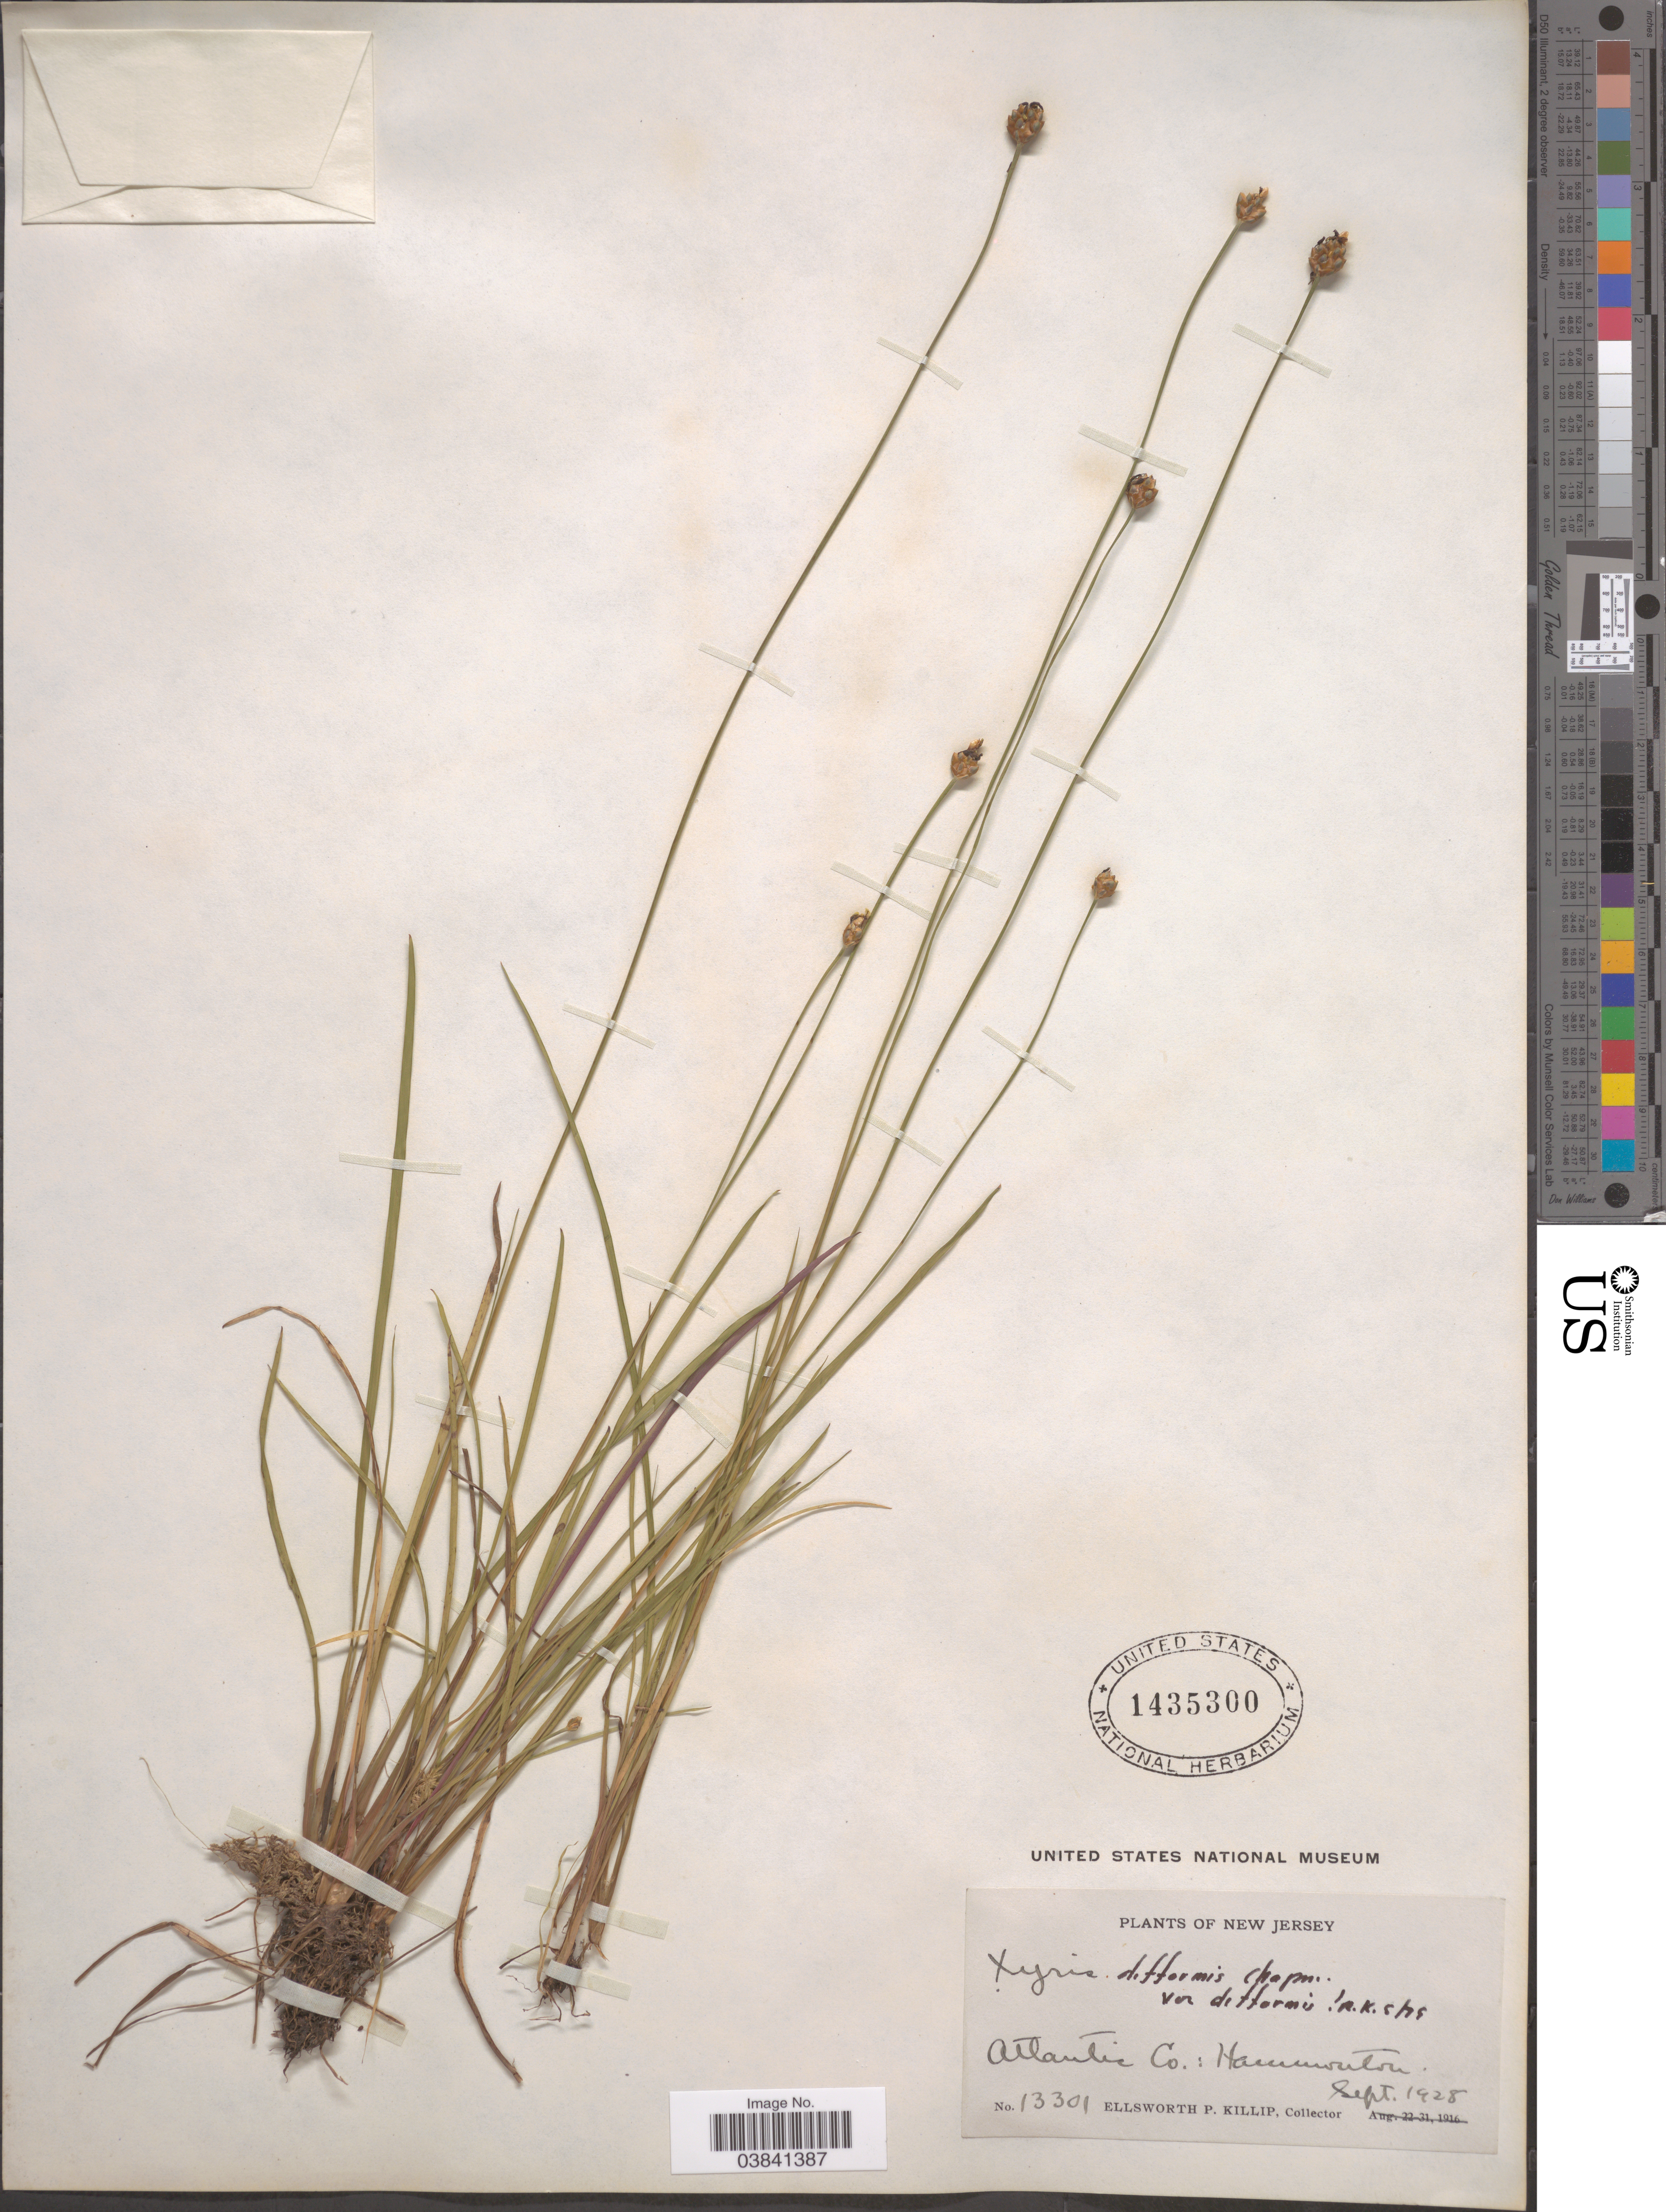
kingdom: Plantae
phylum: Tracheophyta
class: Liliopsida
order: Poales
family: Xyridaceae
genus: Xyris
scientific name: Xyris difformis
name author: Chapm.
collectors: E. P. Killip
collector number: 13301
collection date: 1928-09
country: United States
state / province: New Jersey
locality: Atlantic Co.: Hammonton.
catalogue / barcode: US 1435300